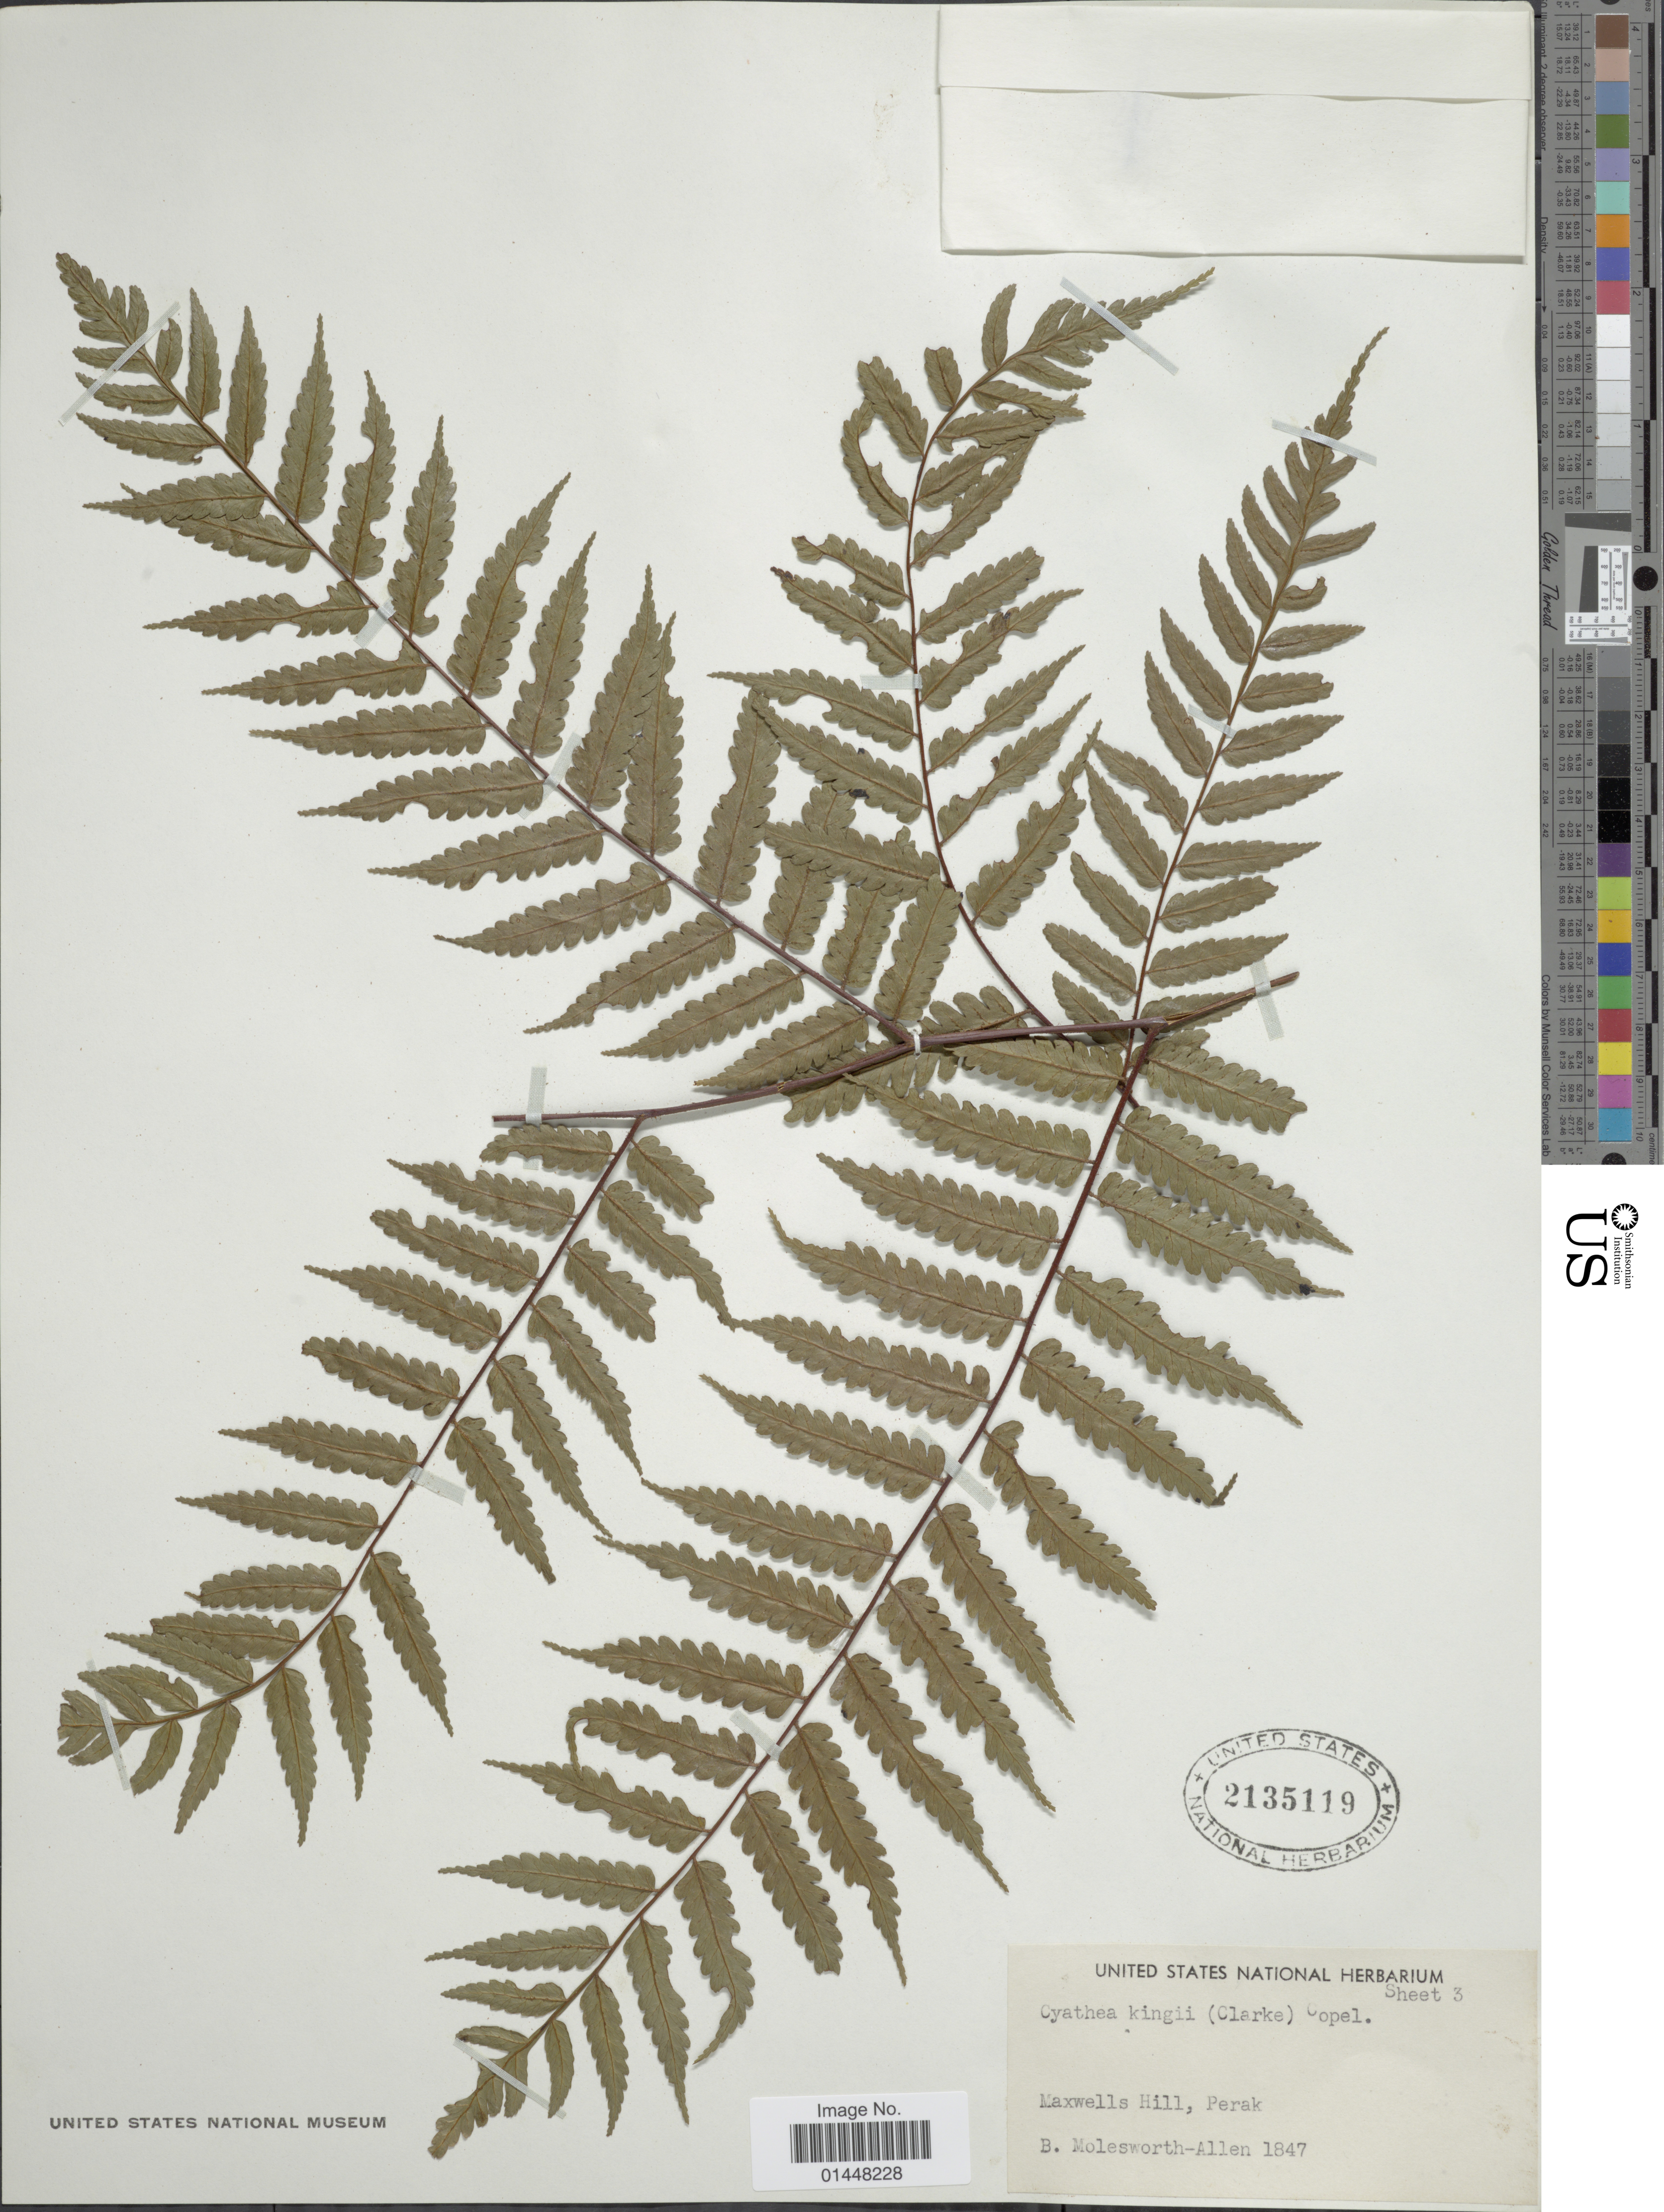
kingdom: Plantae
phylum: Tracheophyta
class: Polypodiopsida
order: Cyatheales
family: Cyatheaceae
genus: Gymnosphaera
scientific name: Gymnosphaera kingii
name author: (Clarke) Copel.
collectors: B. E. G. Molesworth-Allen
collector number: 1847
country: Malaysia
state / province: Perak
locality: Maxwells Hill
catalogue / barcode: US 2135119